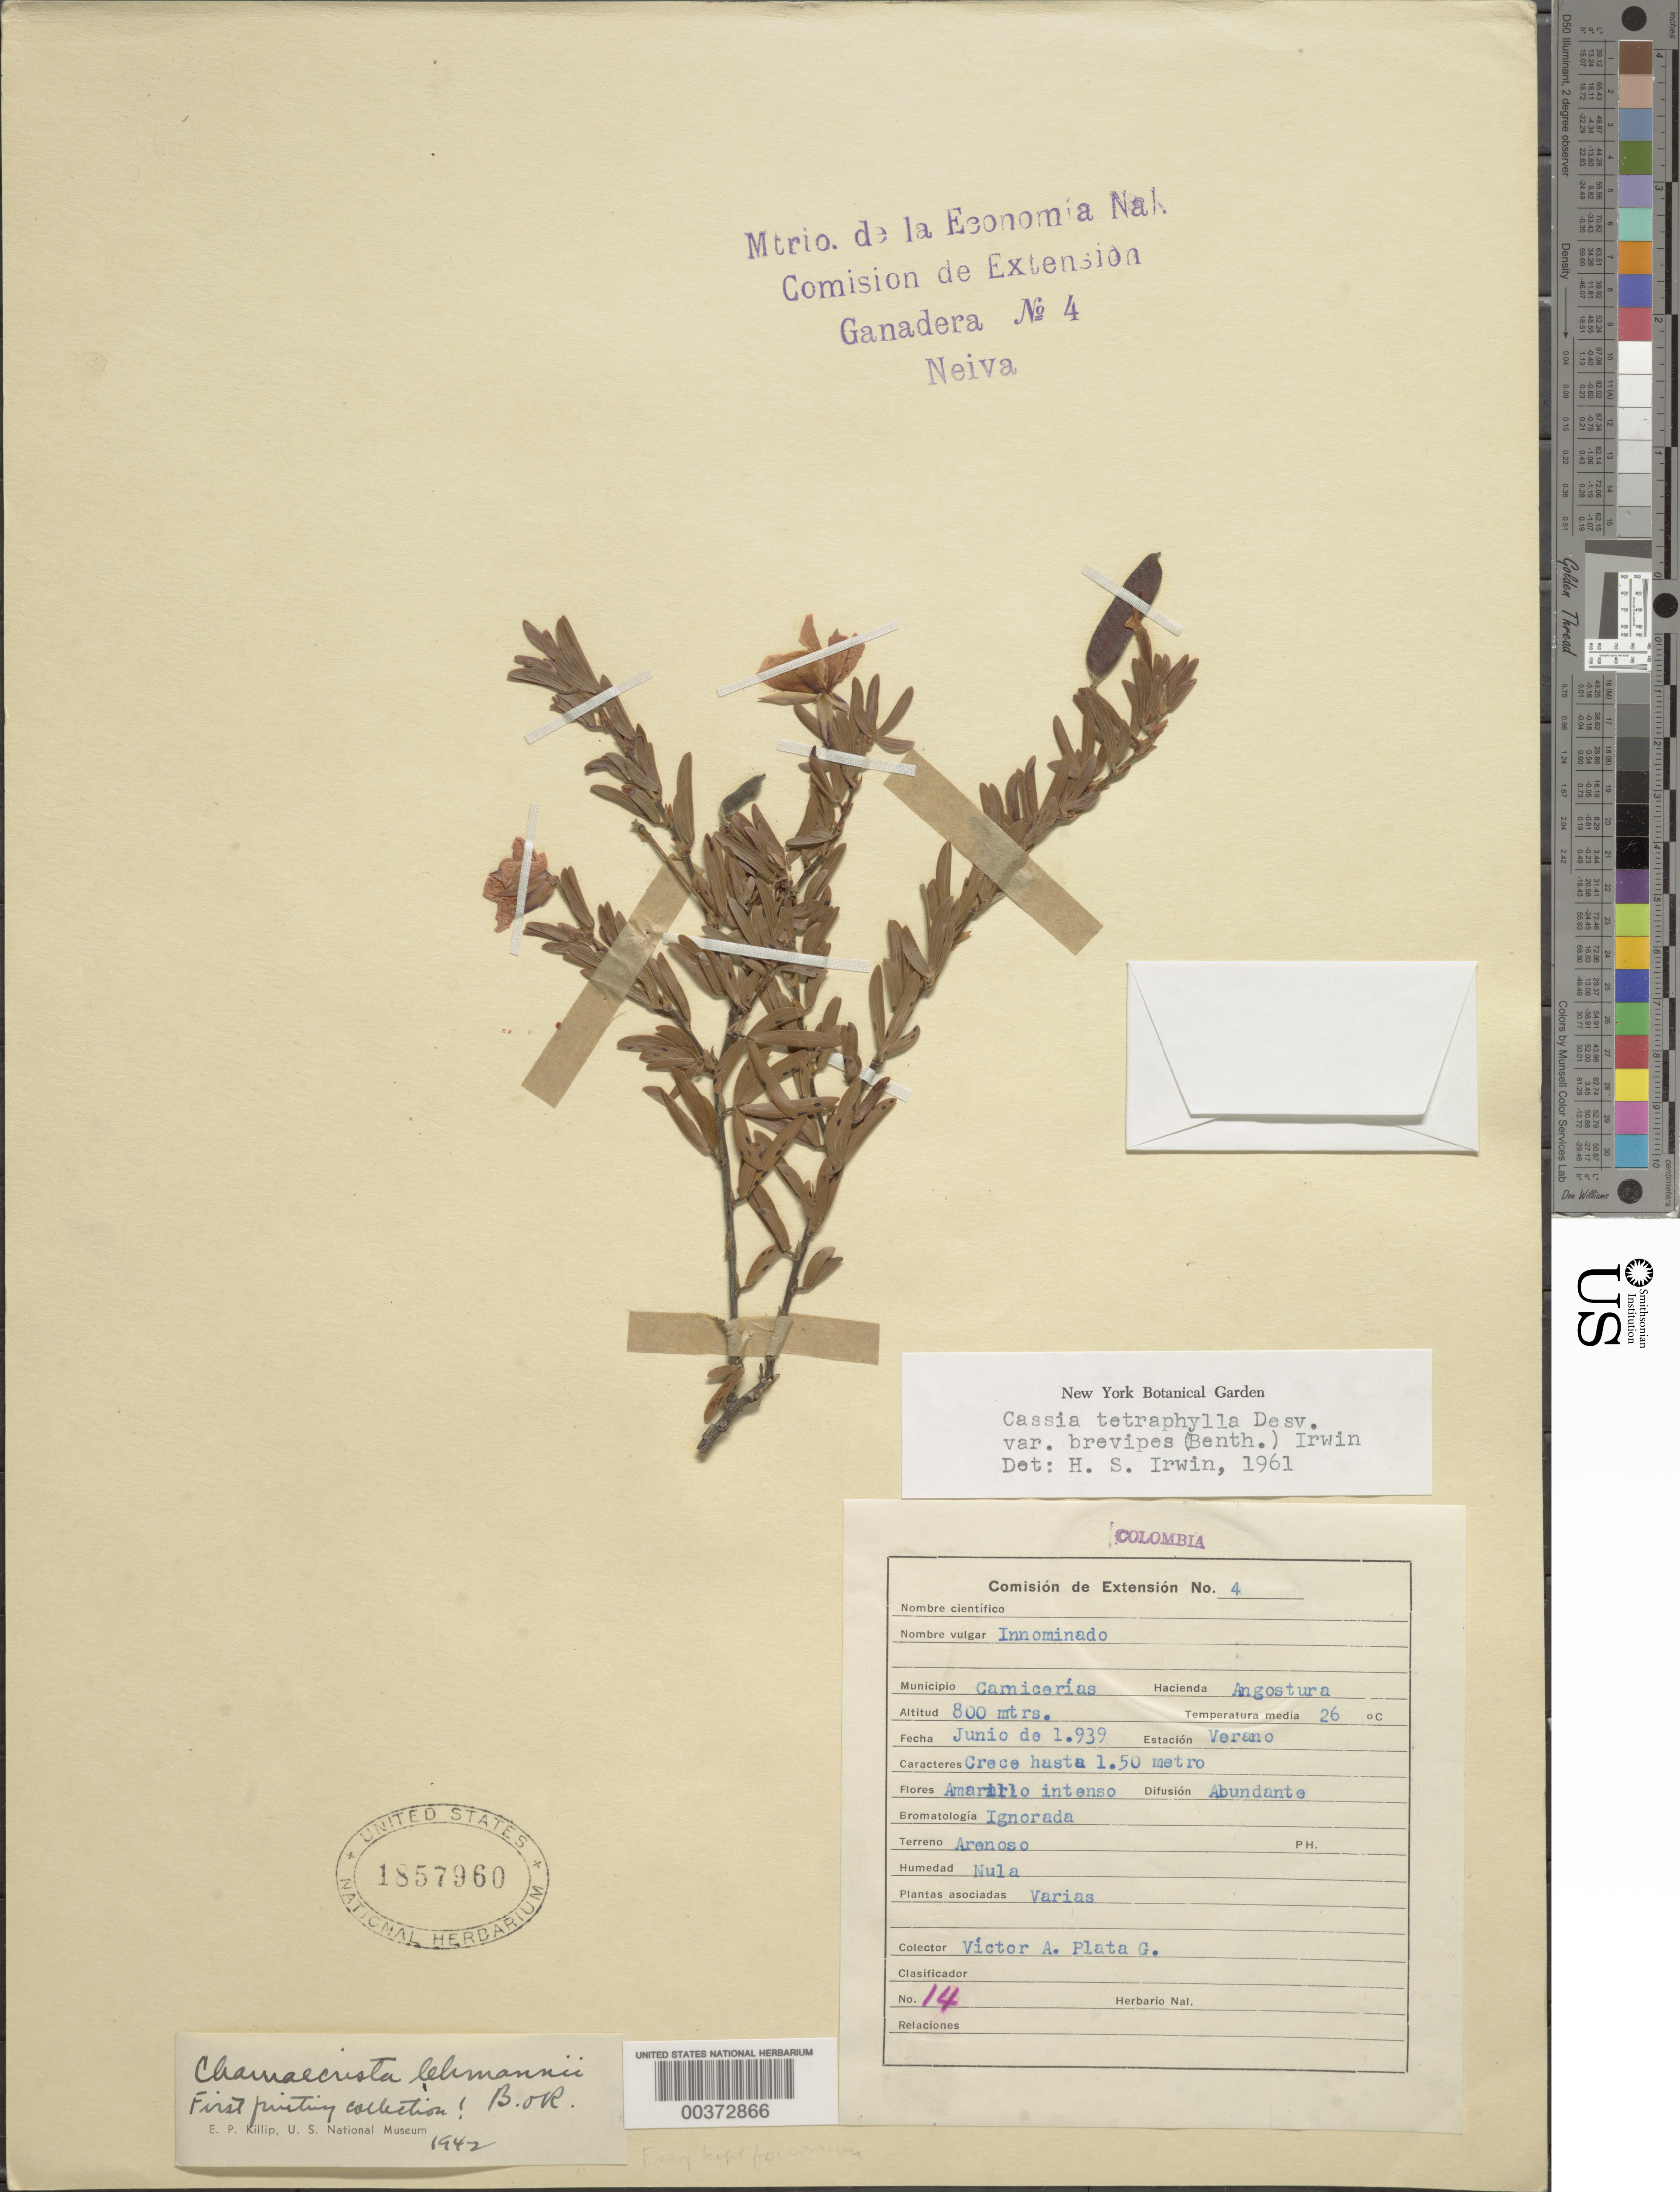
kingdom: Plantae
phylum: Tracheophyta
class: Magnoliopsida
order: Fabales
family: Fabaceae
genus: Chamaecrista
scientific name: Chamaecrista desvauxii var. brevipes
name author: (Benth.) H.S. Irwin & Barneby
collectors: V. Plata Garcia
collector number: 14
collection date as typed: Jun 1939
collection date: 1939-06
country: Colombia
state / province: Huila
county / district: Tesalia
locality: Carnicerias Mun., Hacienda Angostura.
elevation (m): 800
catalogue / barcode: US 1857960